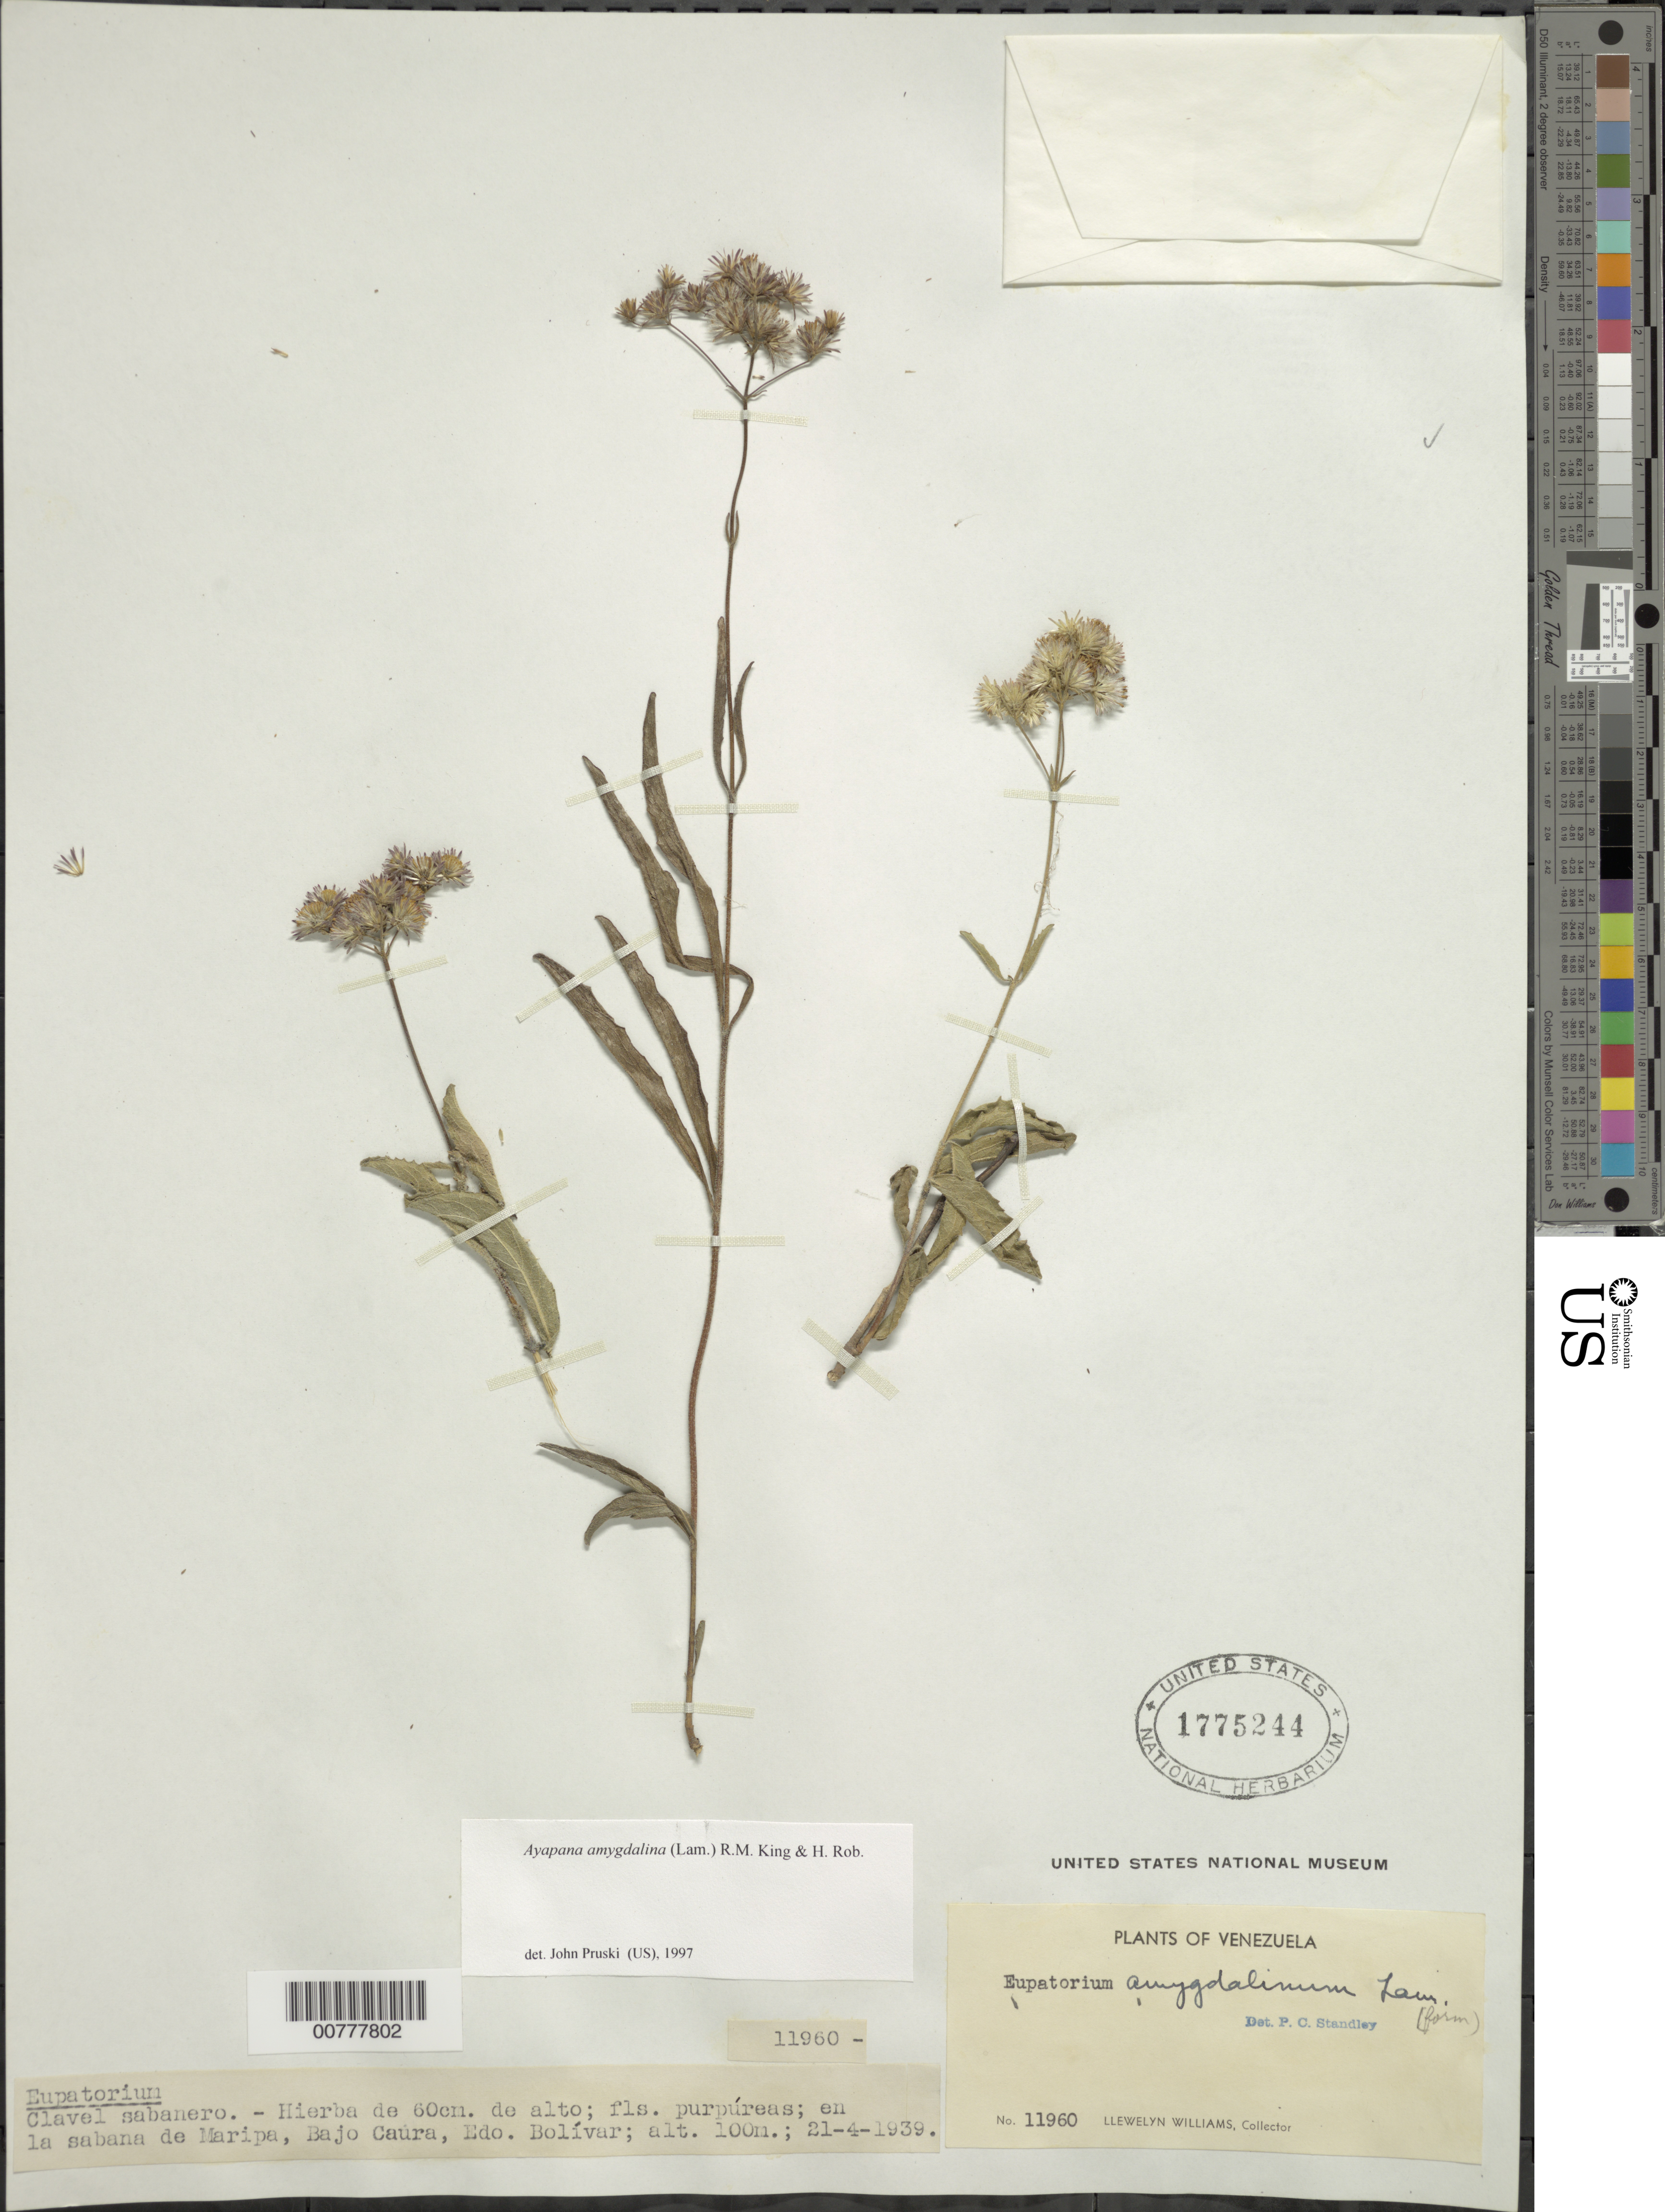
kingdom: Plantae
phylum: Tracheophyta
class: Magnoliopsida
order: Asterales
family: Asteraceae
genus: Ayapana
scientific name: Ayapana amygdalina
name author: (Lam.) R.M. King & H. Rob.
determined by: Pruski, J. F.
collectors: Ll. Williams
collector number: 11960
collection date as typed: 21-Apr-39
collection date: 1939-04-21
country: Venezuela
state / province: Bolívar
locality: Maripa, Bajo Caura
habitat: Savanna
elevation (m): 100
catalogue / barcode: US 1775244